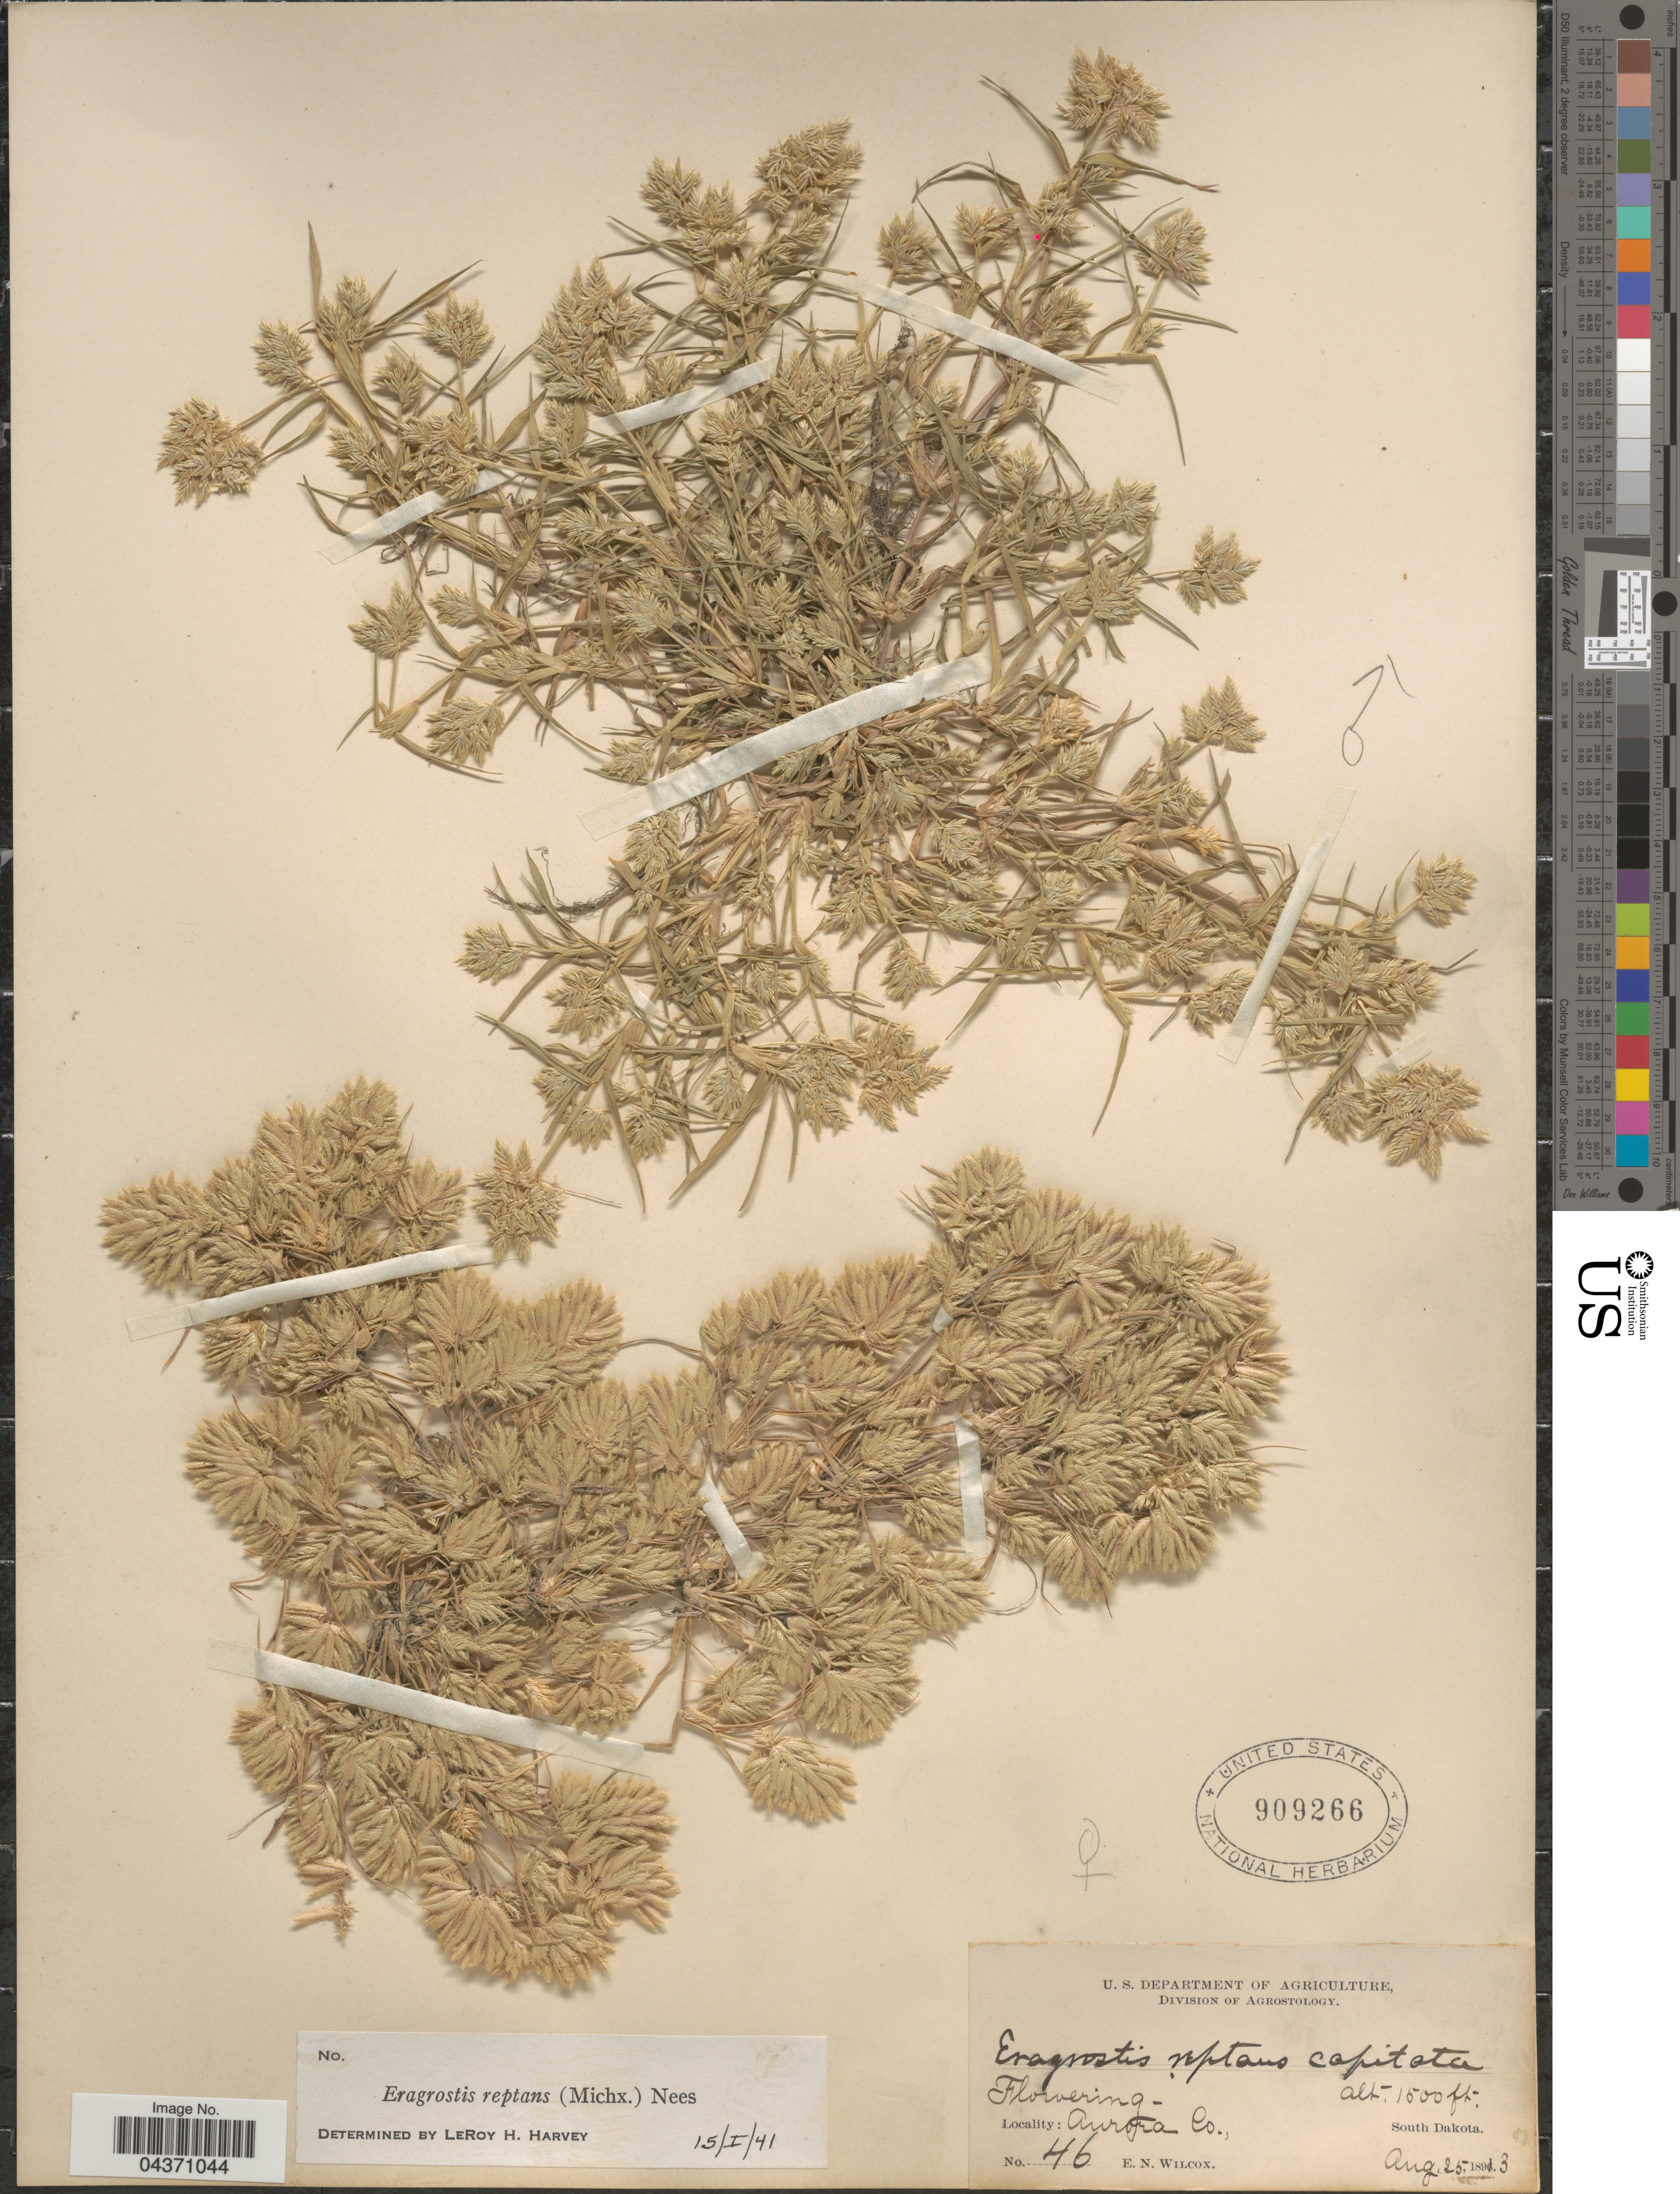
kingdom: Plantae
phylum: Tracheophyta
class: Liliopsida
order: Poales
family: Poaceae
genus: Eragrostis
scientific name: Eragrostis reptans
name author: (Michx.) Nees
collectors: E. Wilcox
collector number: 46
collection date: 1893-08-25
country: United States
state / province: South Dakota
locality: Aurora Co.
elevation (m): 457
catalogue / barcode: US 909266